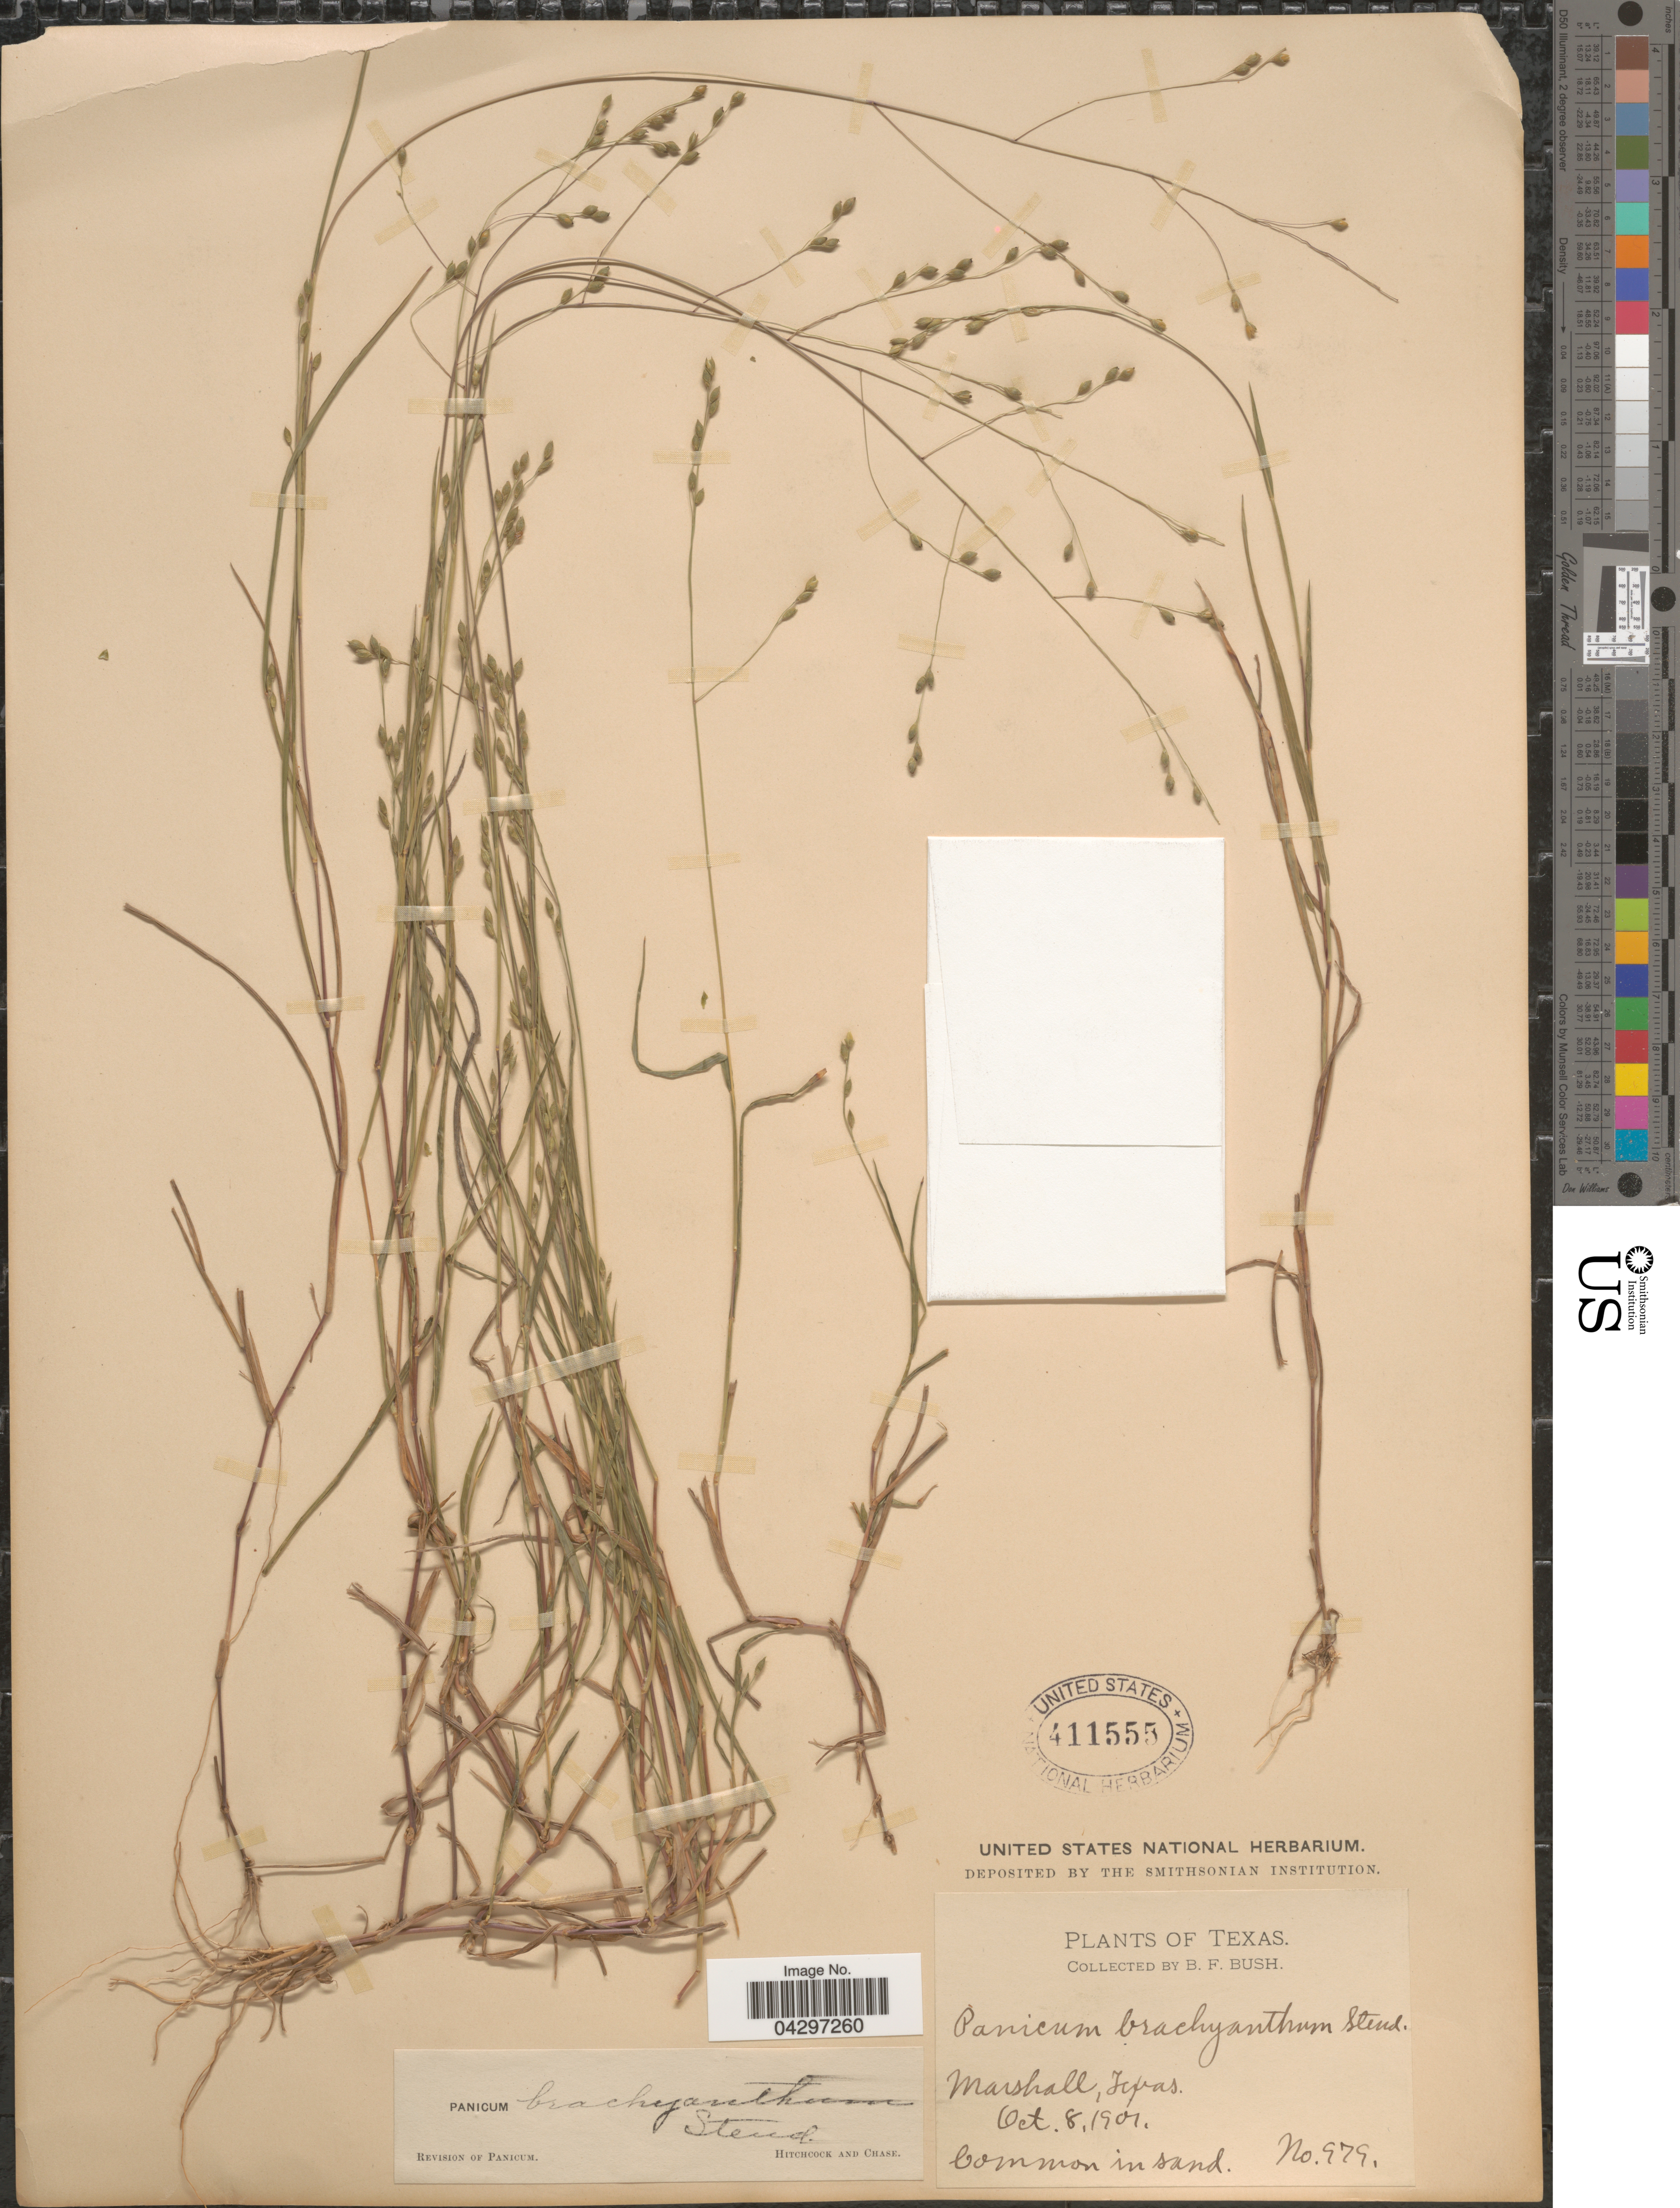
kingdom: Plantae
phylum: Tracheophyta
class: Liliopsida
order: Poales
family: Poaceae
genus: Panicum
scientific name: Panicum brachyanthum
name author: Steud.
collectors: B. F. Bush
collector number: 979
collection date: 1901-10-08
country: United States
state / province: Texas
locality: Marshall.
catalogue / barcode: US 411555